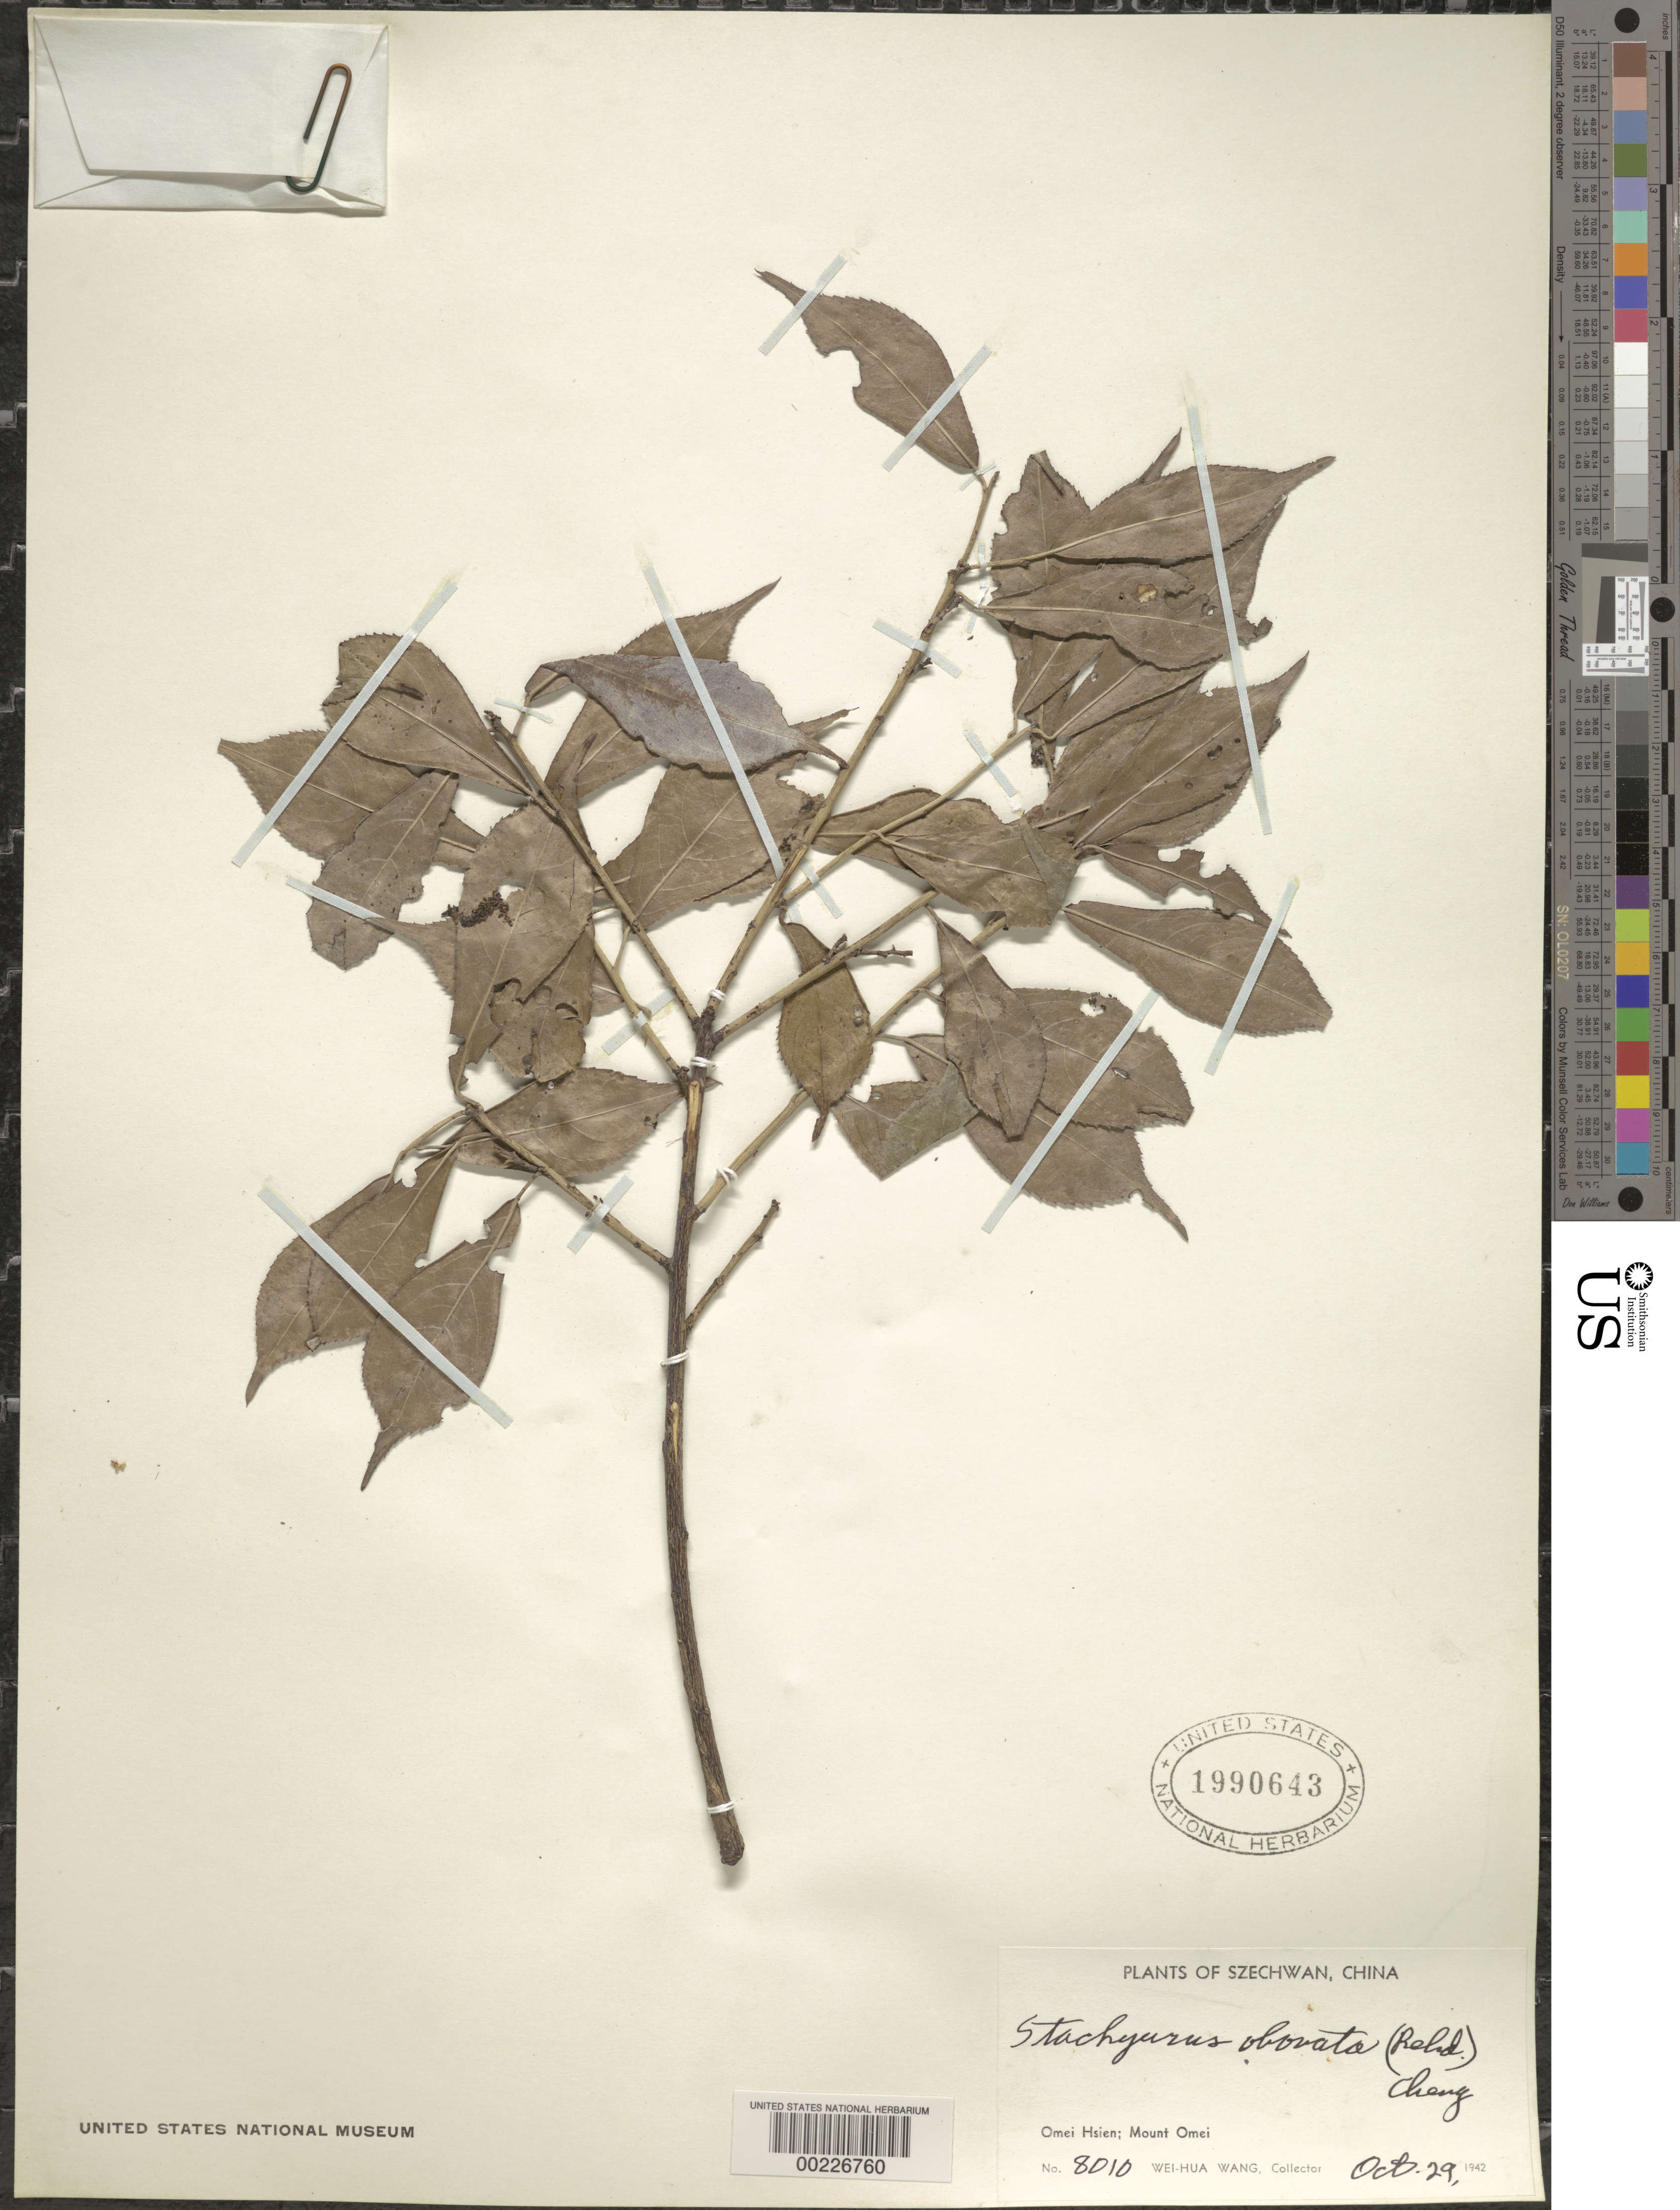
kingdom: Plantae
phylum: Tracheophyta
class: Magnoliopsida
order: Crossosomatales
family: Stachyuraceae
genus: Stachyurus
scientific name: Stachyurus obovatus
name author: (Rehder) Hand.-Mazz.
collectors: W. K. Hu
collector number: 8010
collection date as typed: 29 Oct 1942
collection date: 1942-10-29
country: China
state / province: Sichuan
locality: Omei hsien; mount omei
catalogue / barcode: US 1990643